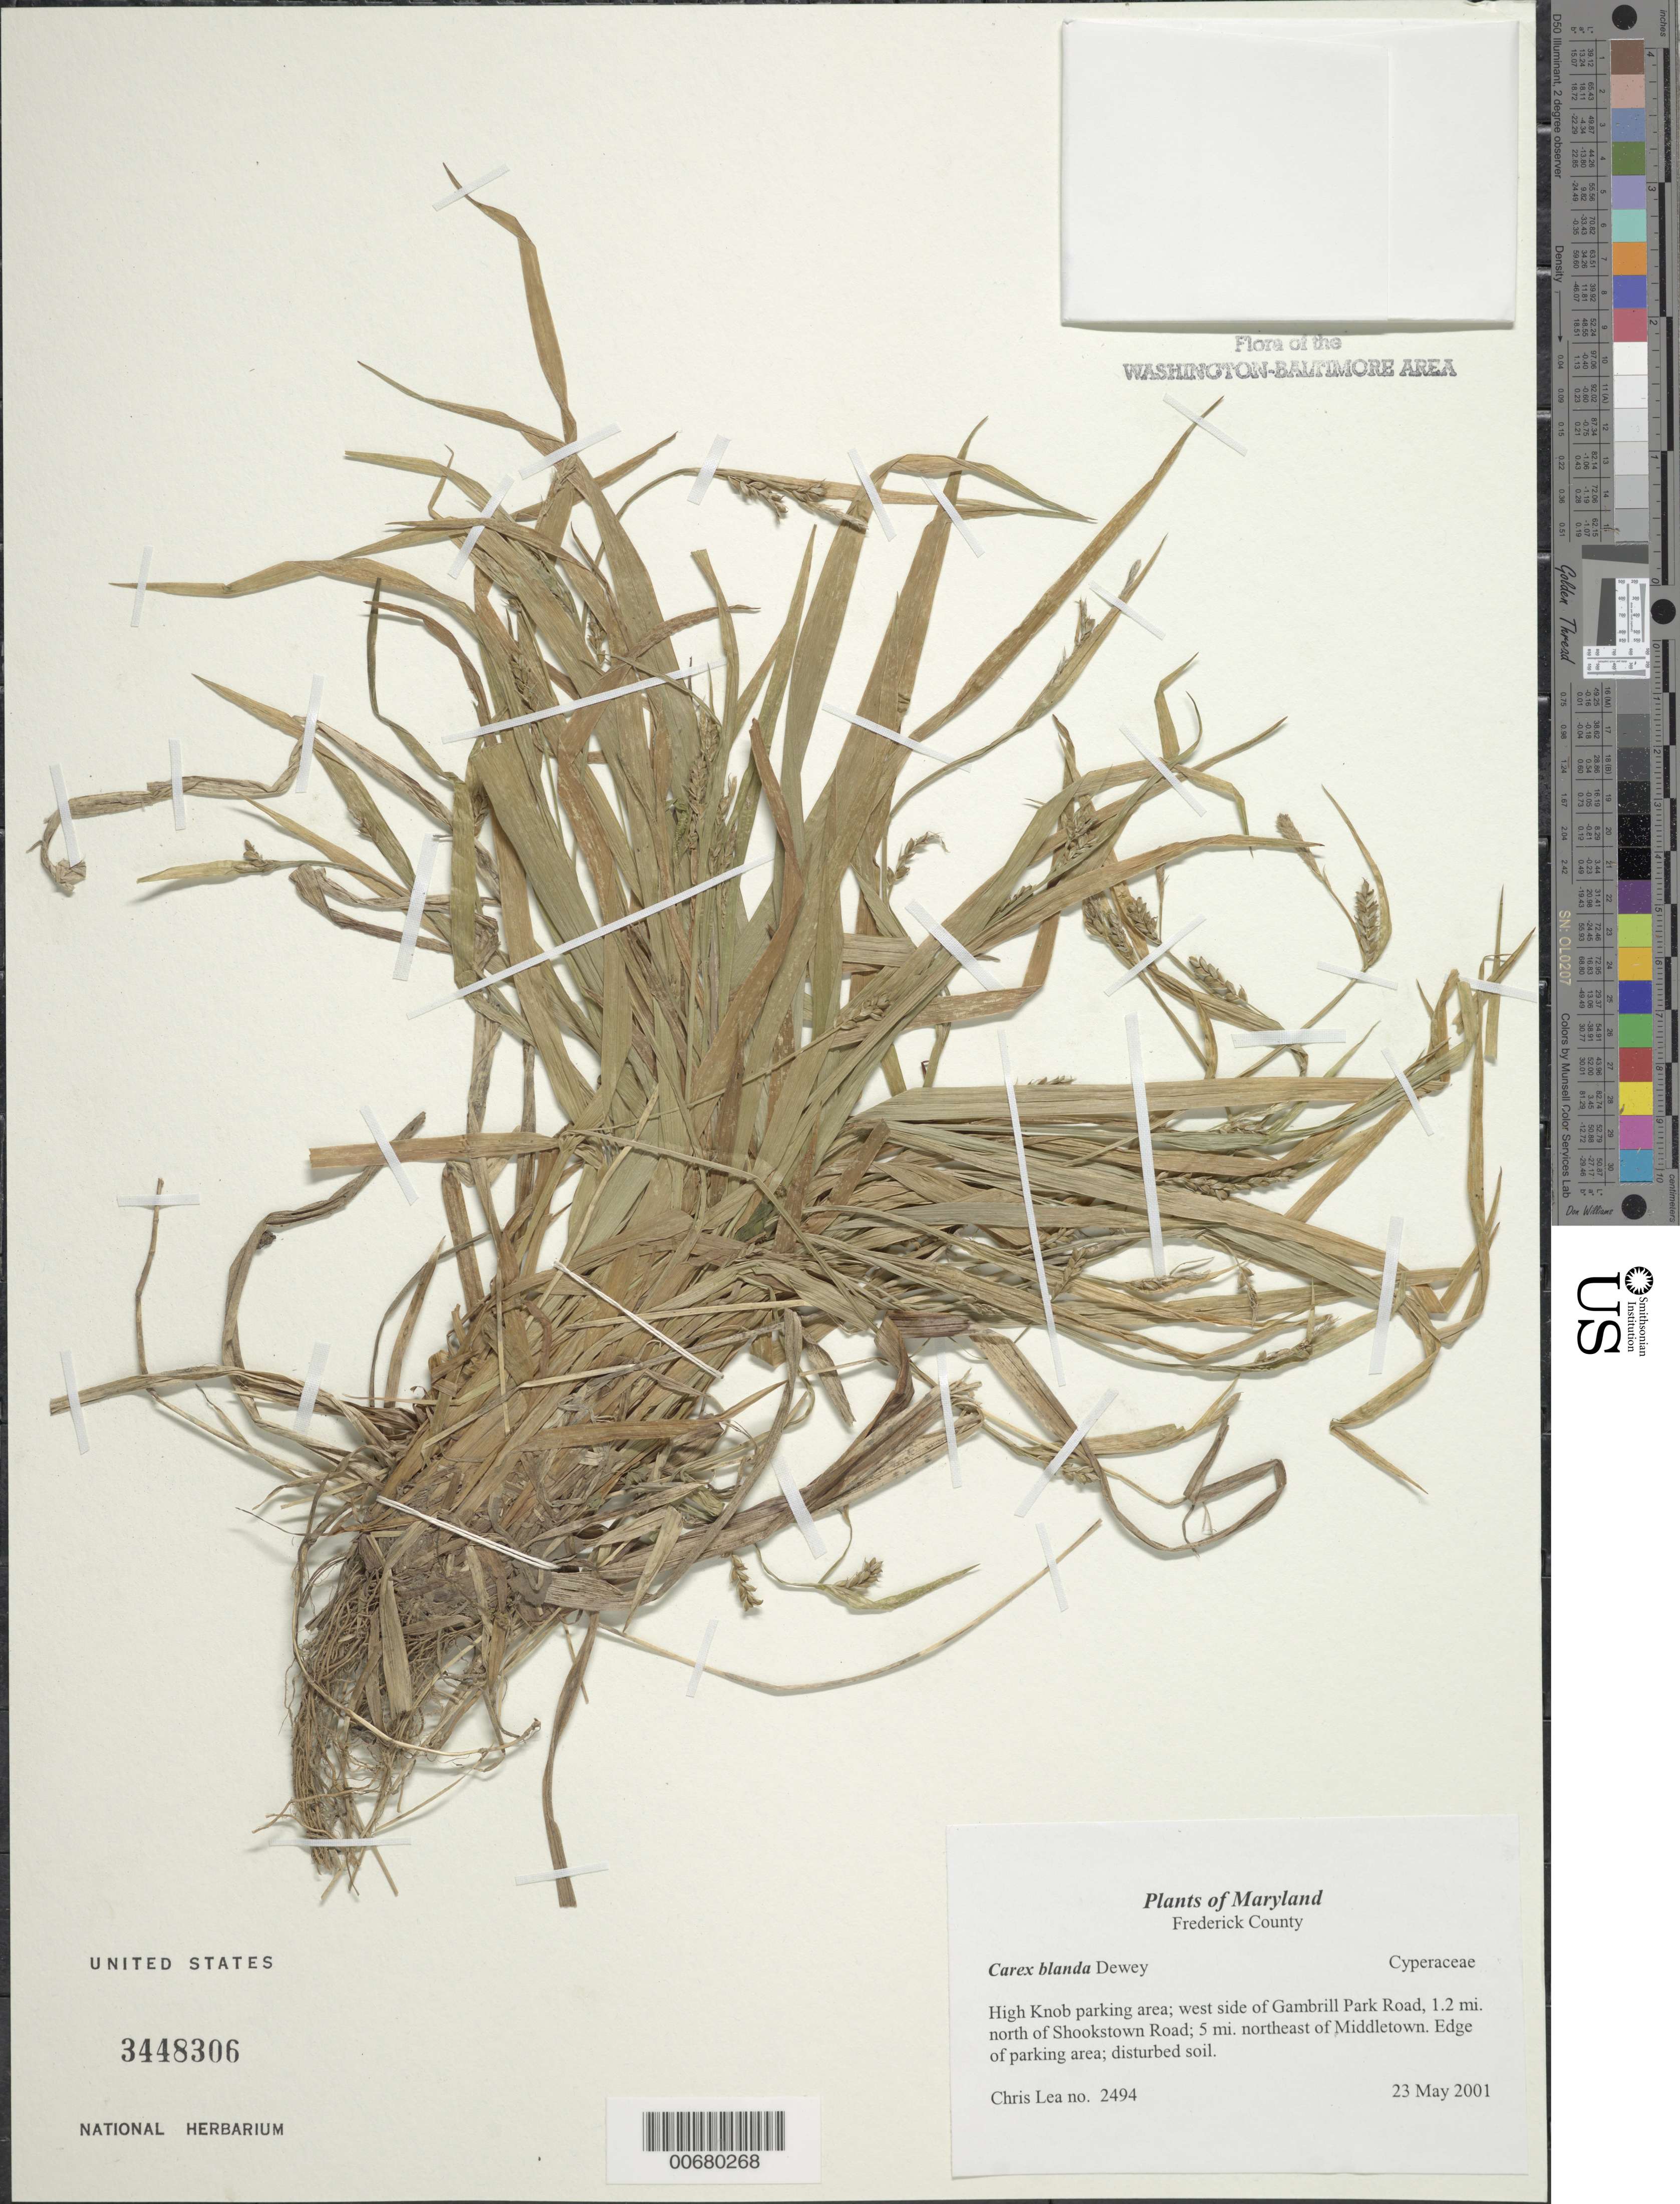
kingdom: Plantae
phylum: Tracheophyta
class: Liliopsida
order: Poales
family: Cyperaceae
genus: Carex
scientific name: Carex blanda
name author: Dewey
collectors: C. Lea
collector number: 2494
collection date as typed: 23 May 2001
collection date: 2001-05-23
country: United States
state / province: Maryland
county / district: Frederick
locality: High Knob Parking Area; west side of Gambrill Park Road, 1.2 mi. north of Shookstown Road; .5 mi. northeast of Middletown.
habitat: Disturbed soil. Edge of Parking Lot.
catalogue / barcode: US 3448306